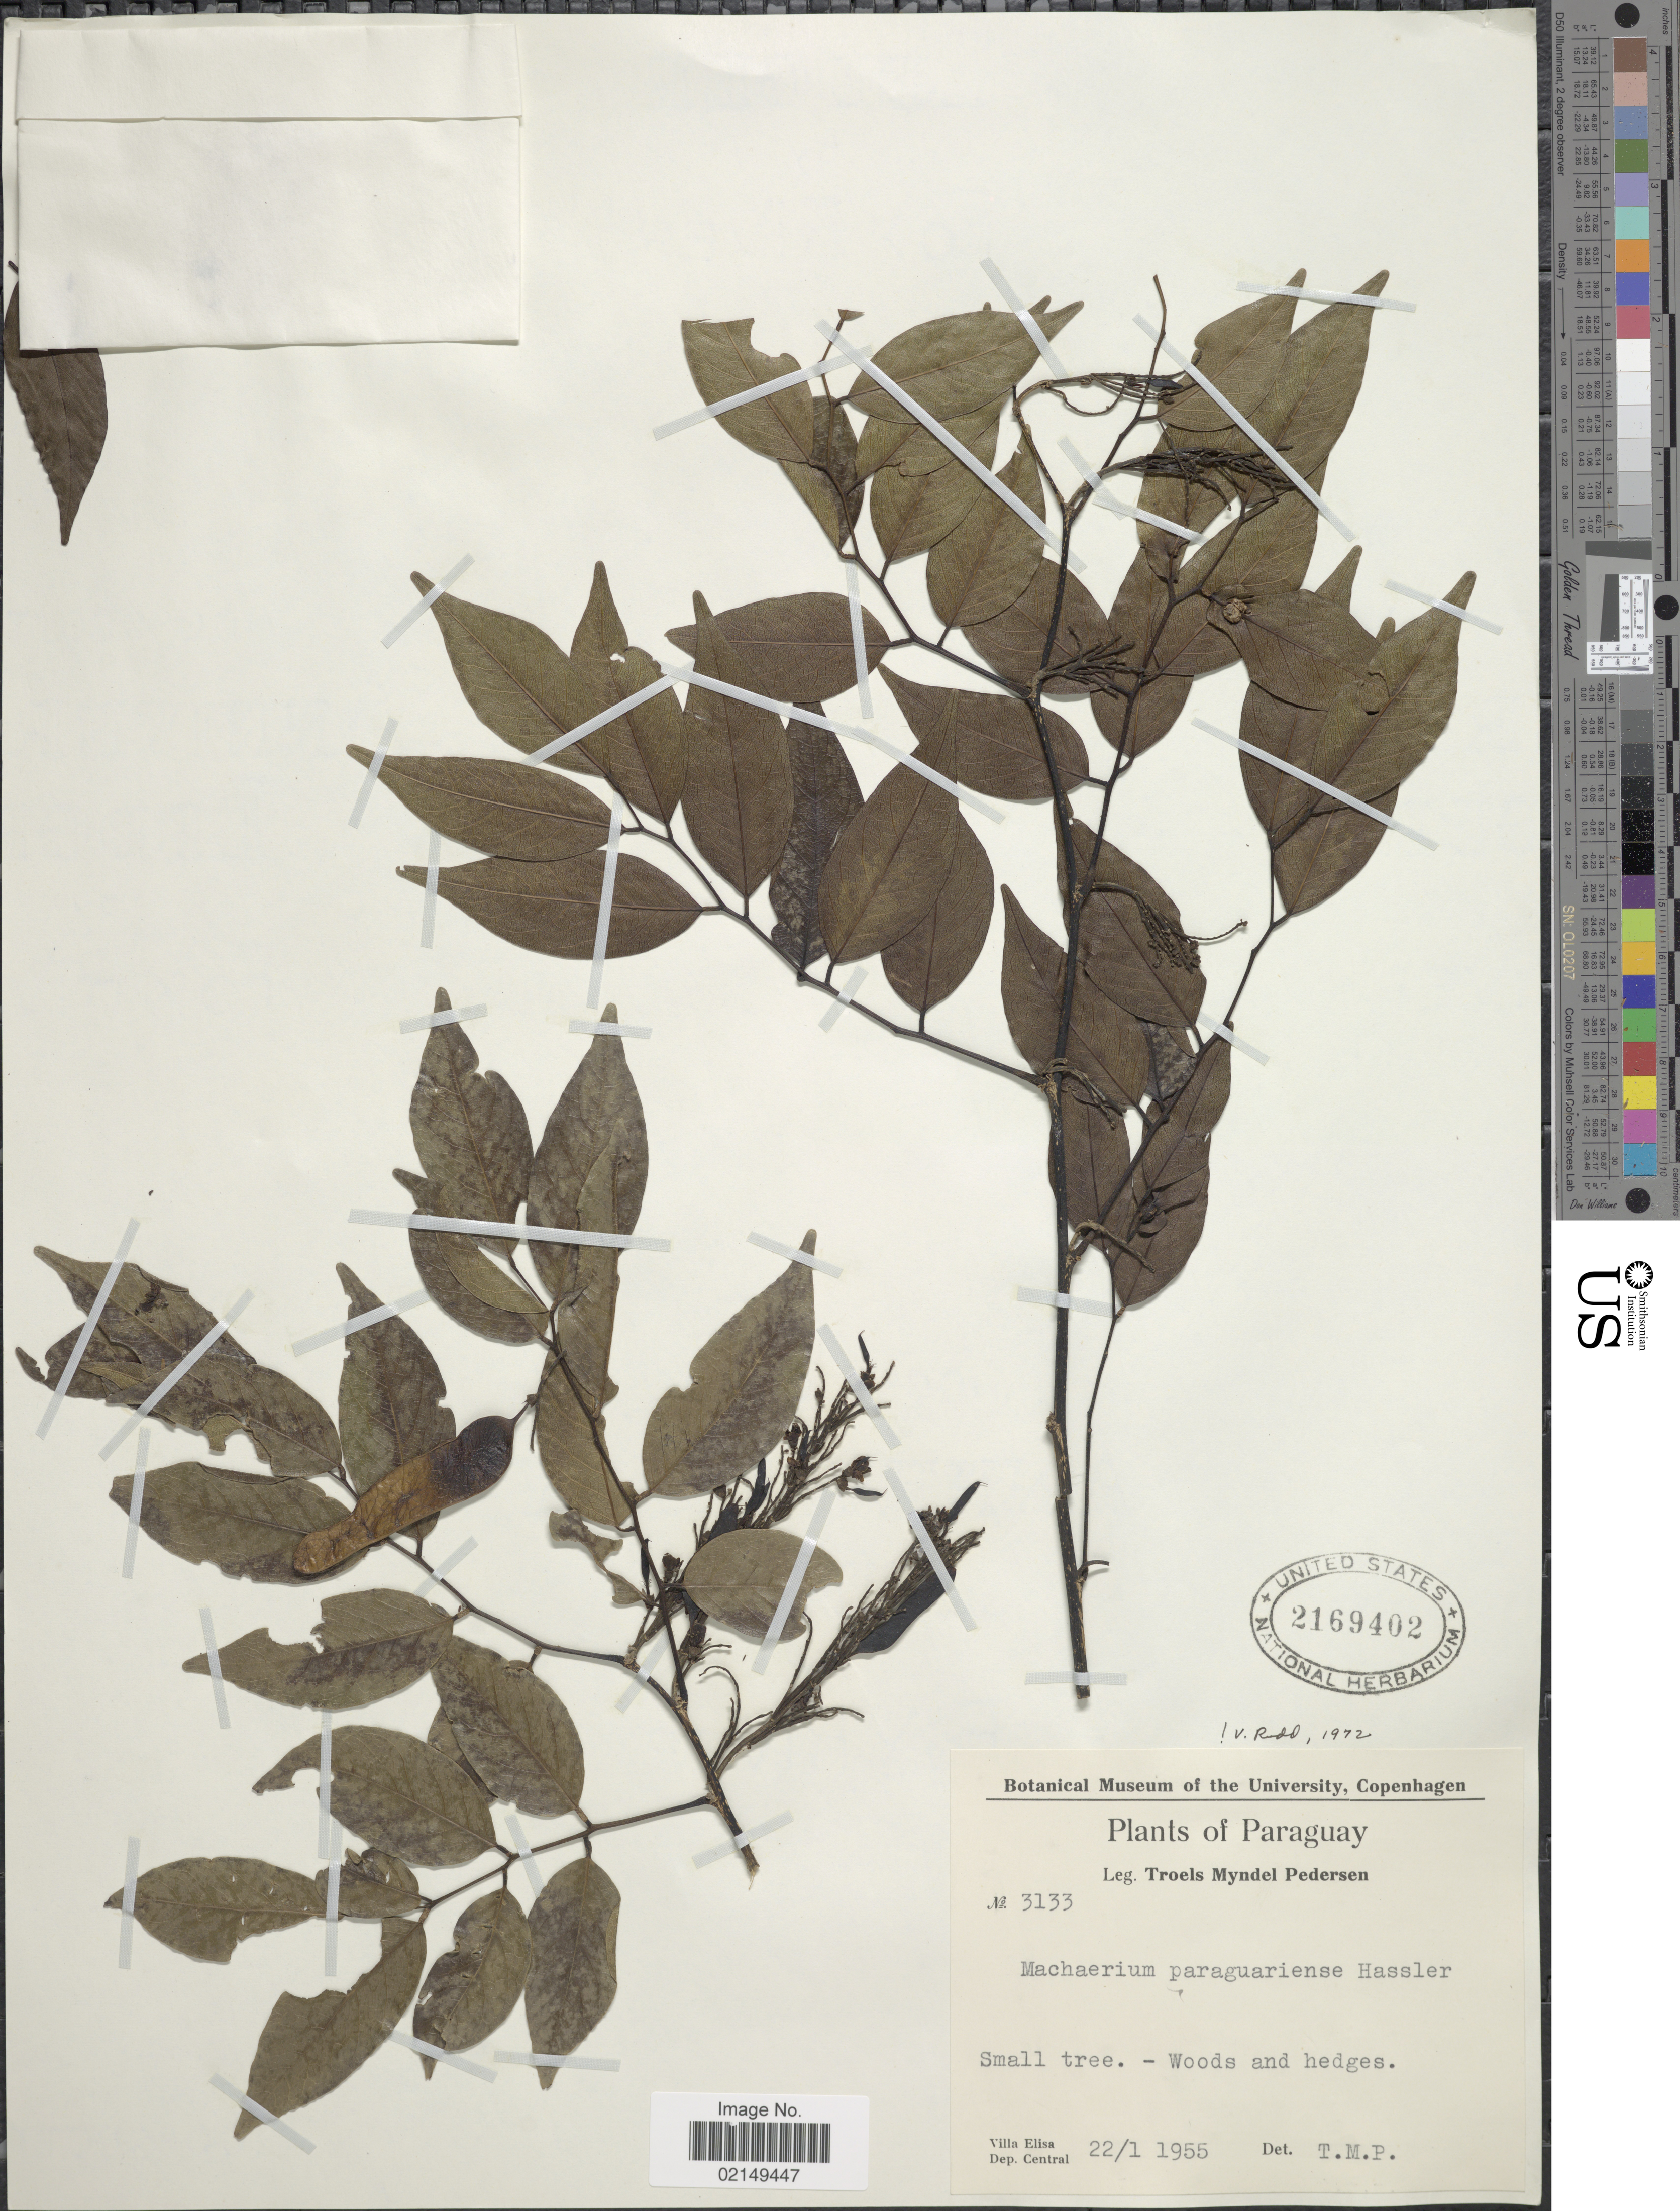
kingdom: Plantae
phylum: Tracheophyta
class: Magnoliopsida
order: Fabales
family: Fabaceae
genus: Machaerium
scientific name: Machaerium paraguariense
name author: Hassl.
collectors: T. Pederson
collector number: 3133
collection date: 1955-01-21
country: Paraguay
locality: Woods and edges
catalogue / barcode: US 2169402